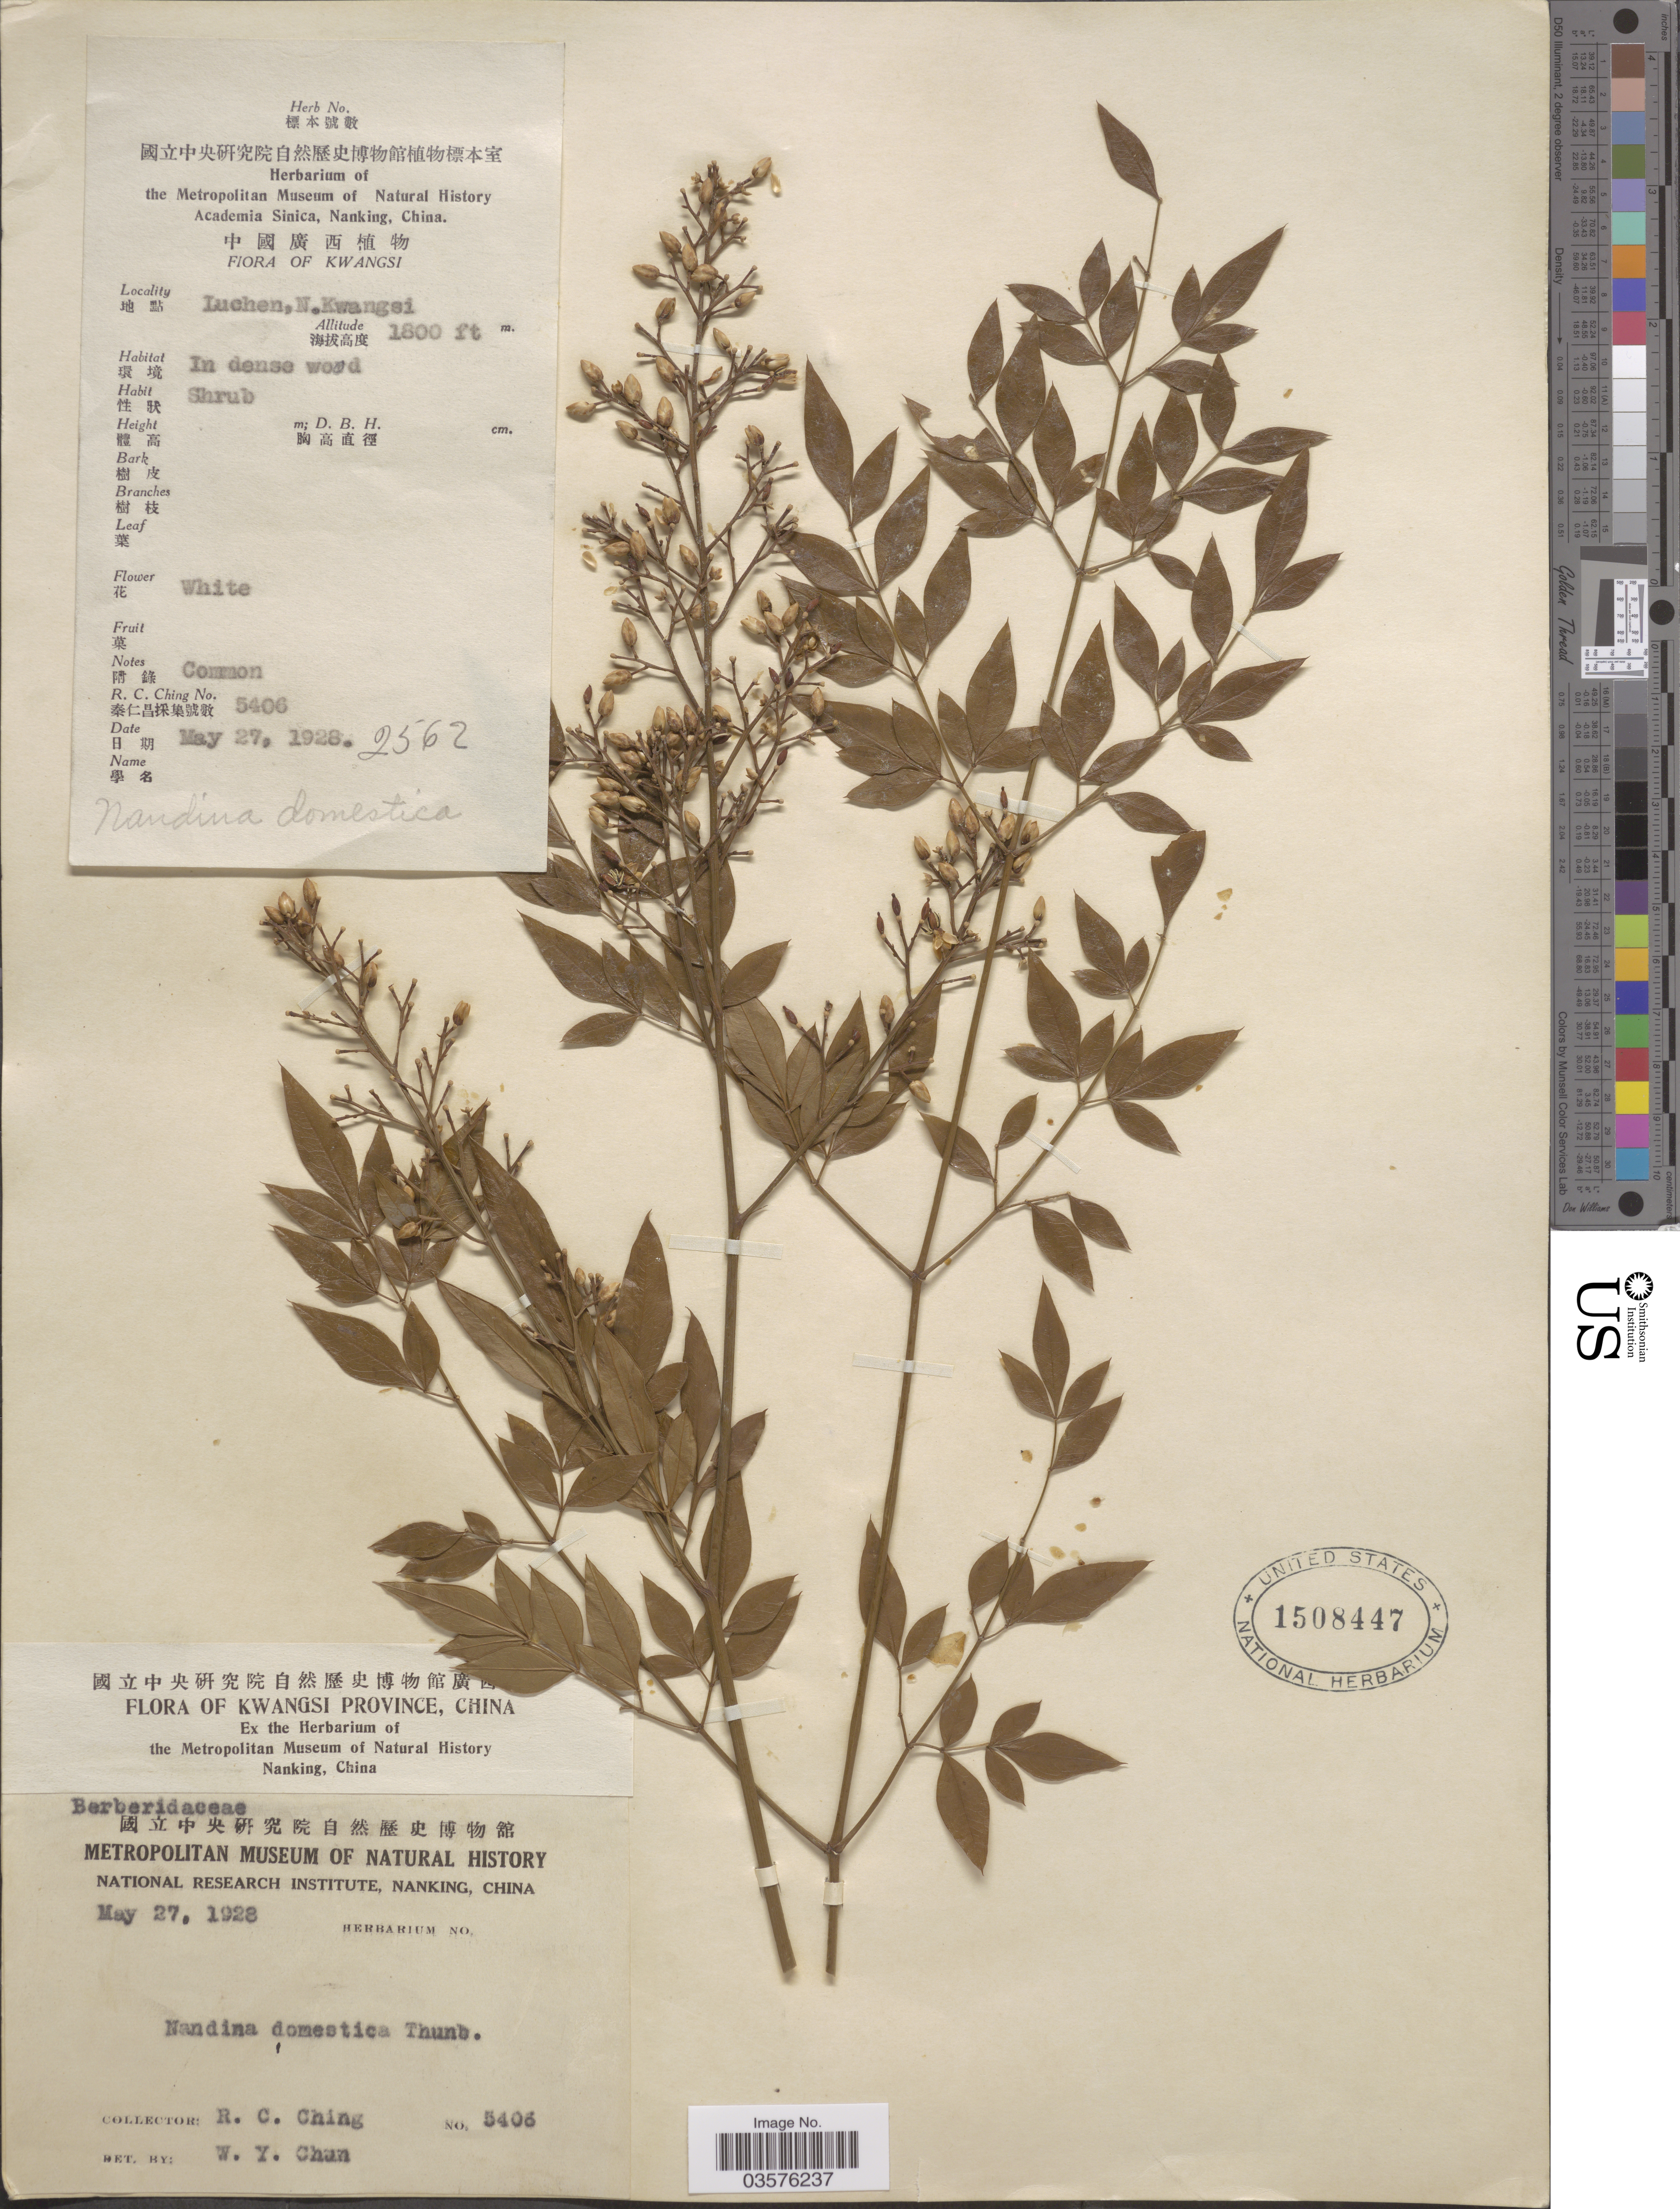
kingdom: Plantae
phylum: Tracheophyta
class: Magnoliopsida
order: Ranunculales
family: Berberidaceae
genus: Nandina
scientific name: Nandina domestica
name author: Thunb.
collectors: R. C. Ching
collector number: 5406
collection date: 1928-05-27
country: China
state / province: Guangxi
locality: Kwangsi Province. Luchen, N. Kwangsi.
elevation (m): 549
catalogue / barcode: US 1508447